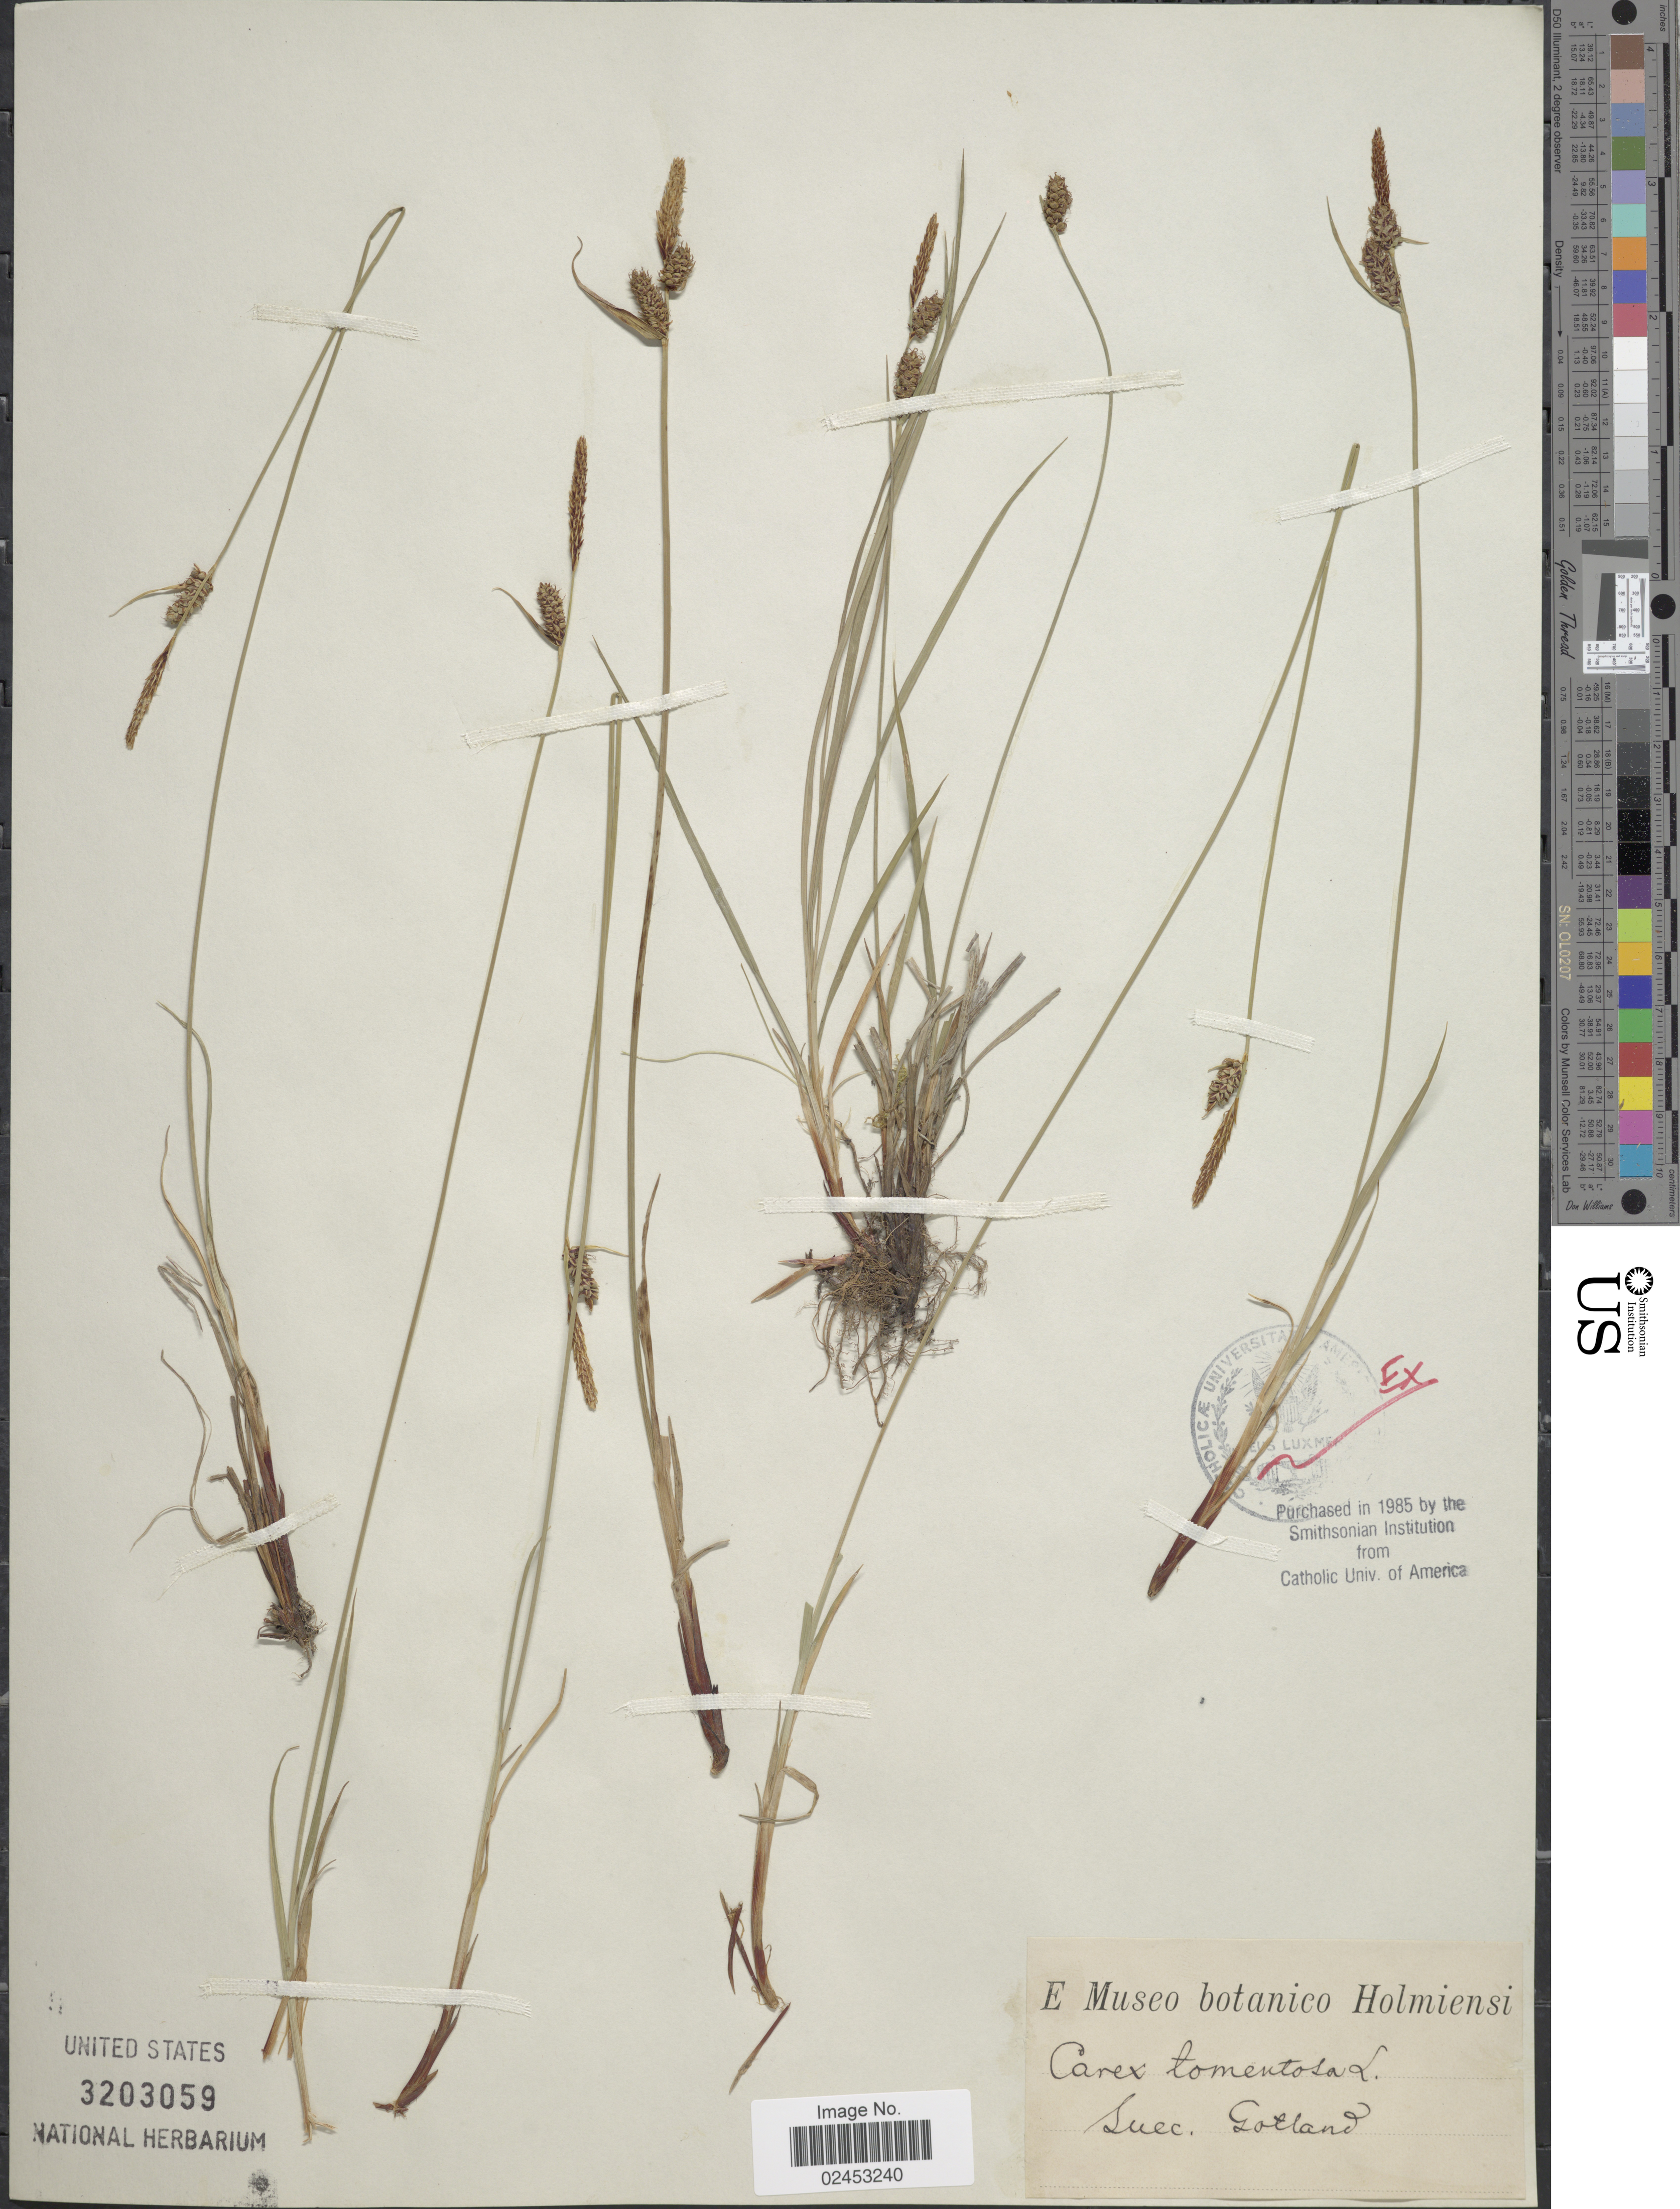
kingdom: Plantae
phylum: Tracheophyta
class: Liliopsida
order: Poales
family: Cyperaceae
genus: Carex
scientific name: Carex tomentosa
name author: L.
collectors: ex Museo botan. Holmiensi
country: Sweden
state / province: Gotland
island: Gotland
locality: Suec. Gotland.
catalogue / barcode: US 3203059